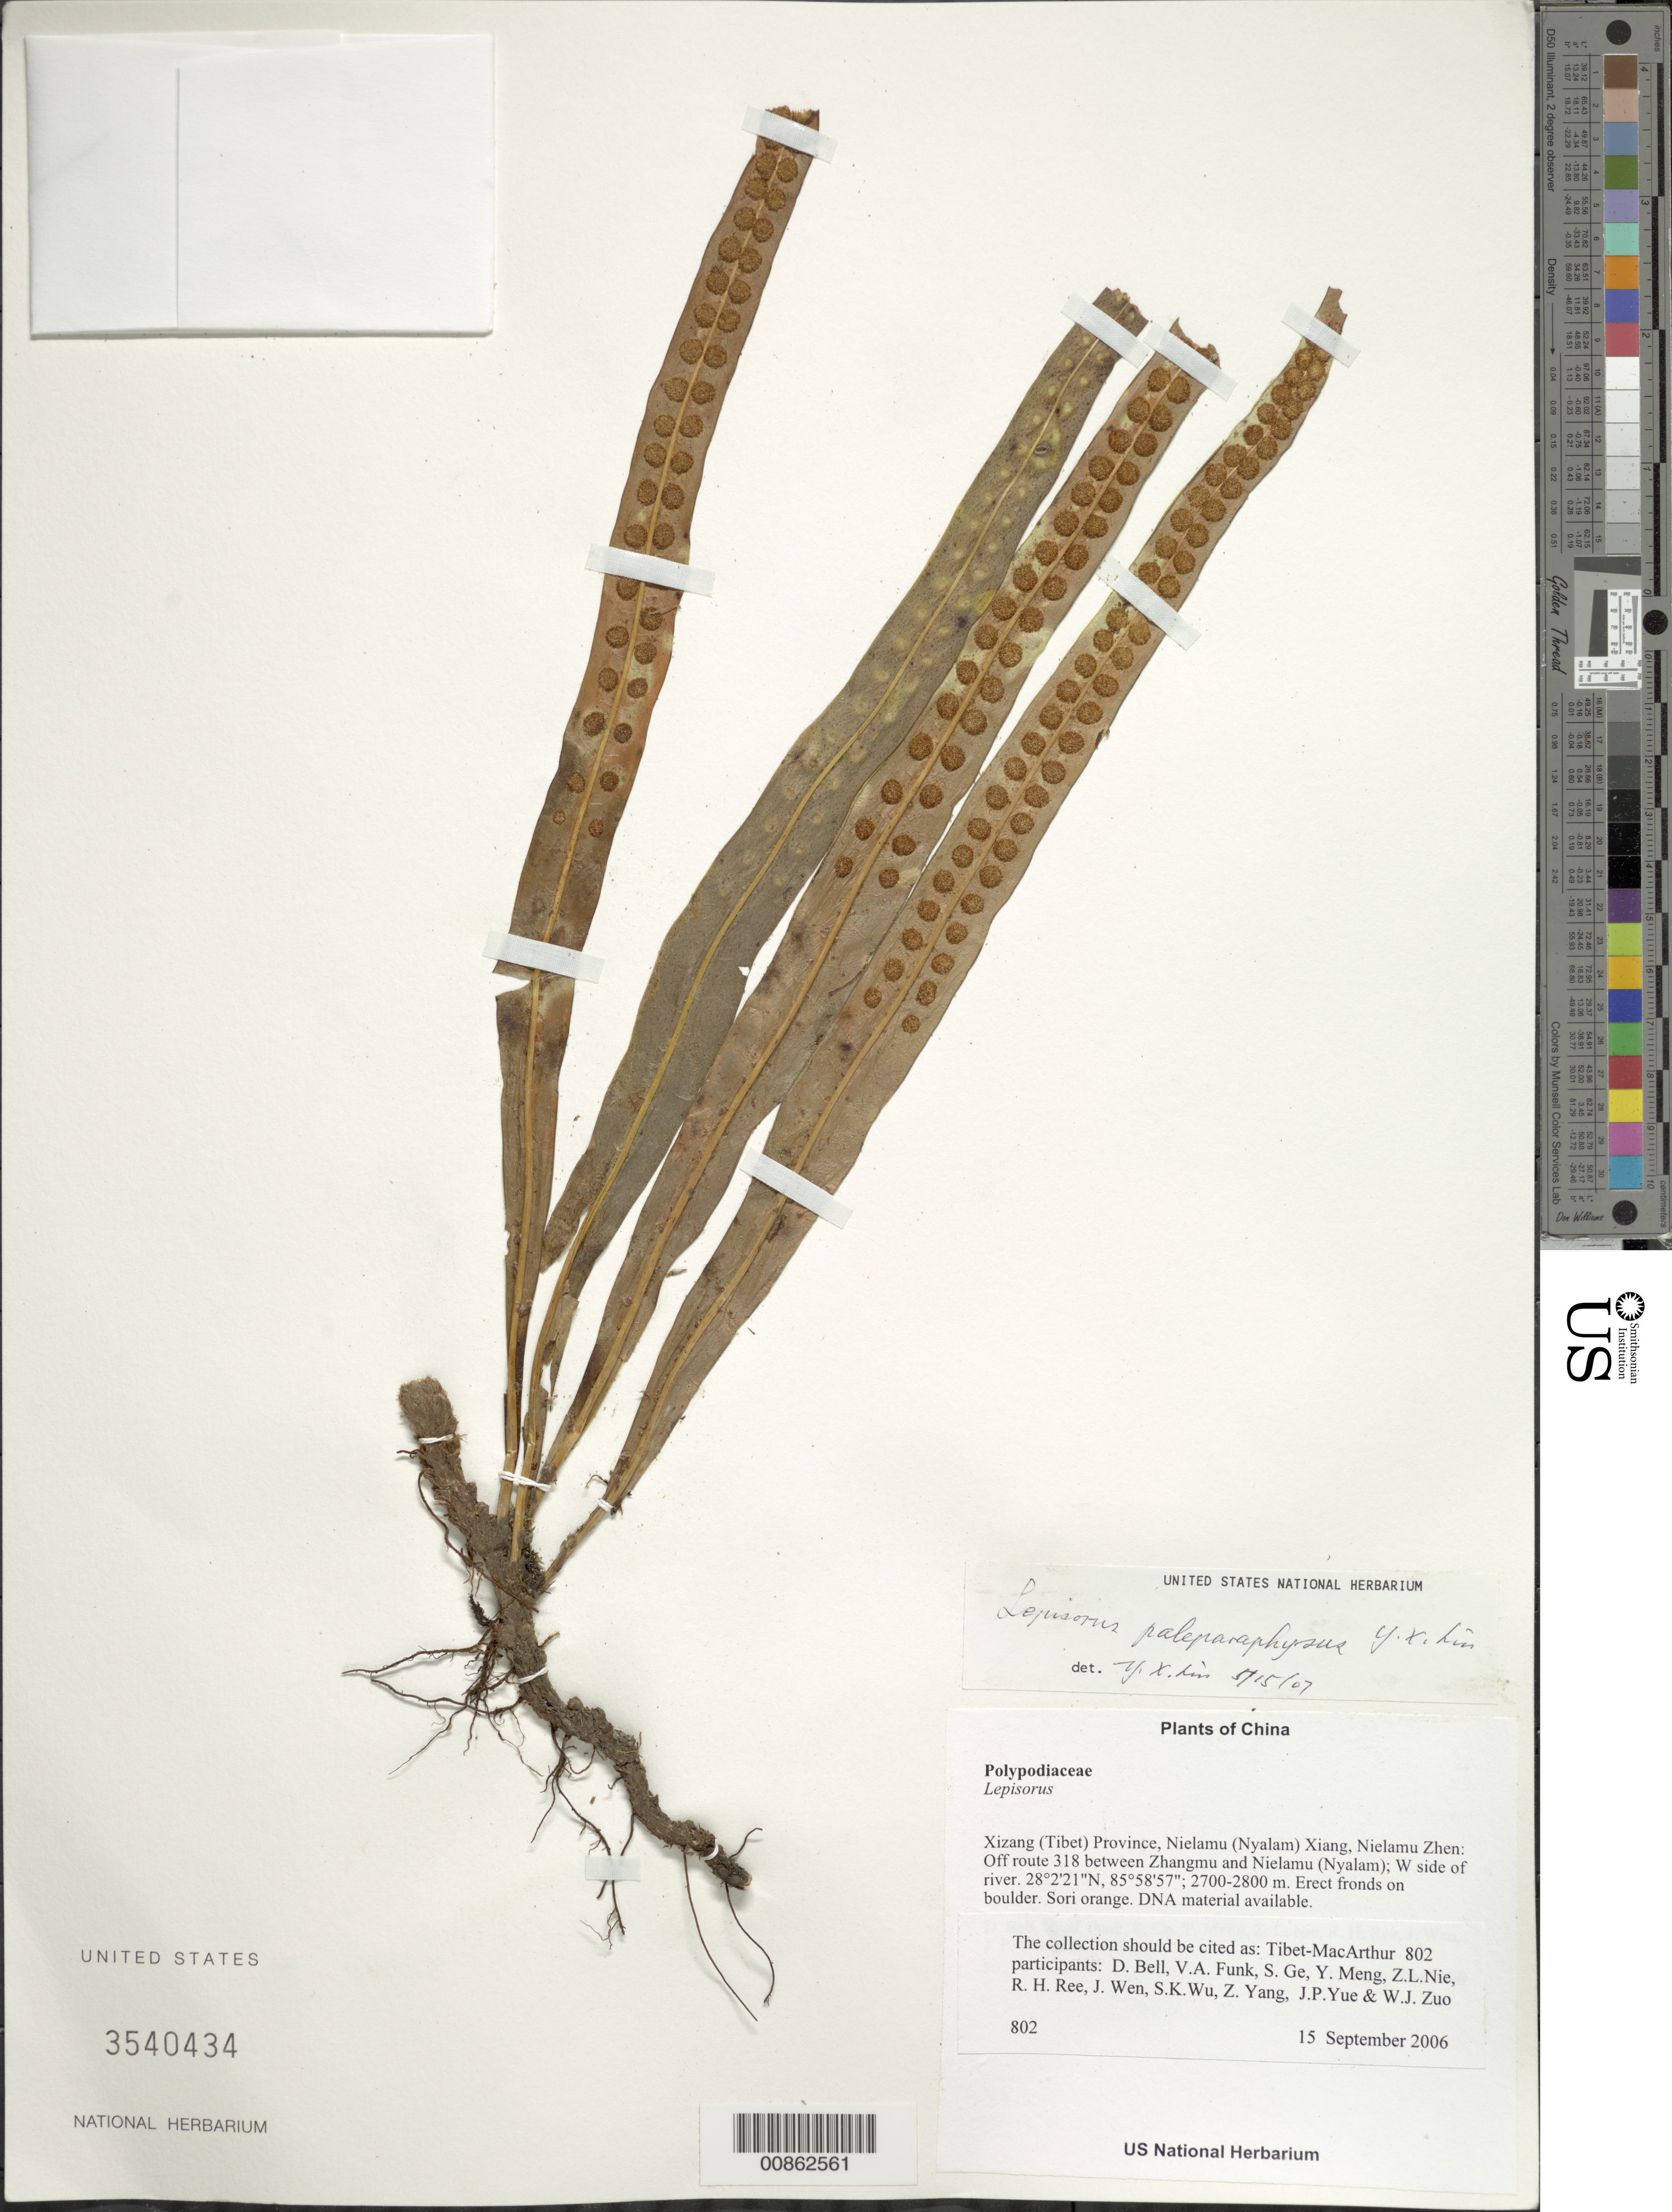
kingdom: Plantae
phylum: Tracheophyta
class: Polypodiopsida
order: Polypodiales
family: Polypodiaceae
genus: Lepisorus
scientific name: Lepisorus paleparaphysus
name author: Y.X. Lin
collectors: Tibet-MacArthur, D. A. Bell, V. Funk, S. Ge, Y. Meng, Z. Nie, R. Ree, J. Wen, J. Yue & W. Zuo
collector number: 802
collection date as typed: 15 Sep 2006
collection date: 2006-09-15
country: China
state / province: Xizang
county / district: Nielamu (Nyalam) Xian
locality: Nielamu Zhen. Off route 318 between Zhangmu and Nielamu (Nyalam); W side of river.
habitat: Steep slope with scattered broadleaved and coniferous trees (including Abies georgiana) and shrubs; disturbed active logging area. Erect fronds on boulder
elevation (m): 2700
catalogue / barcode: US 3540434